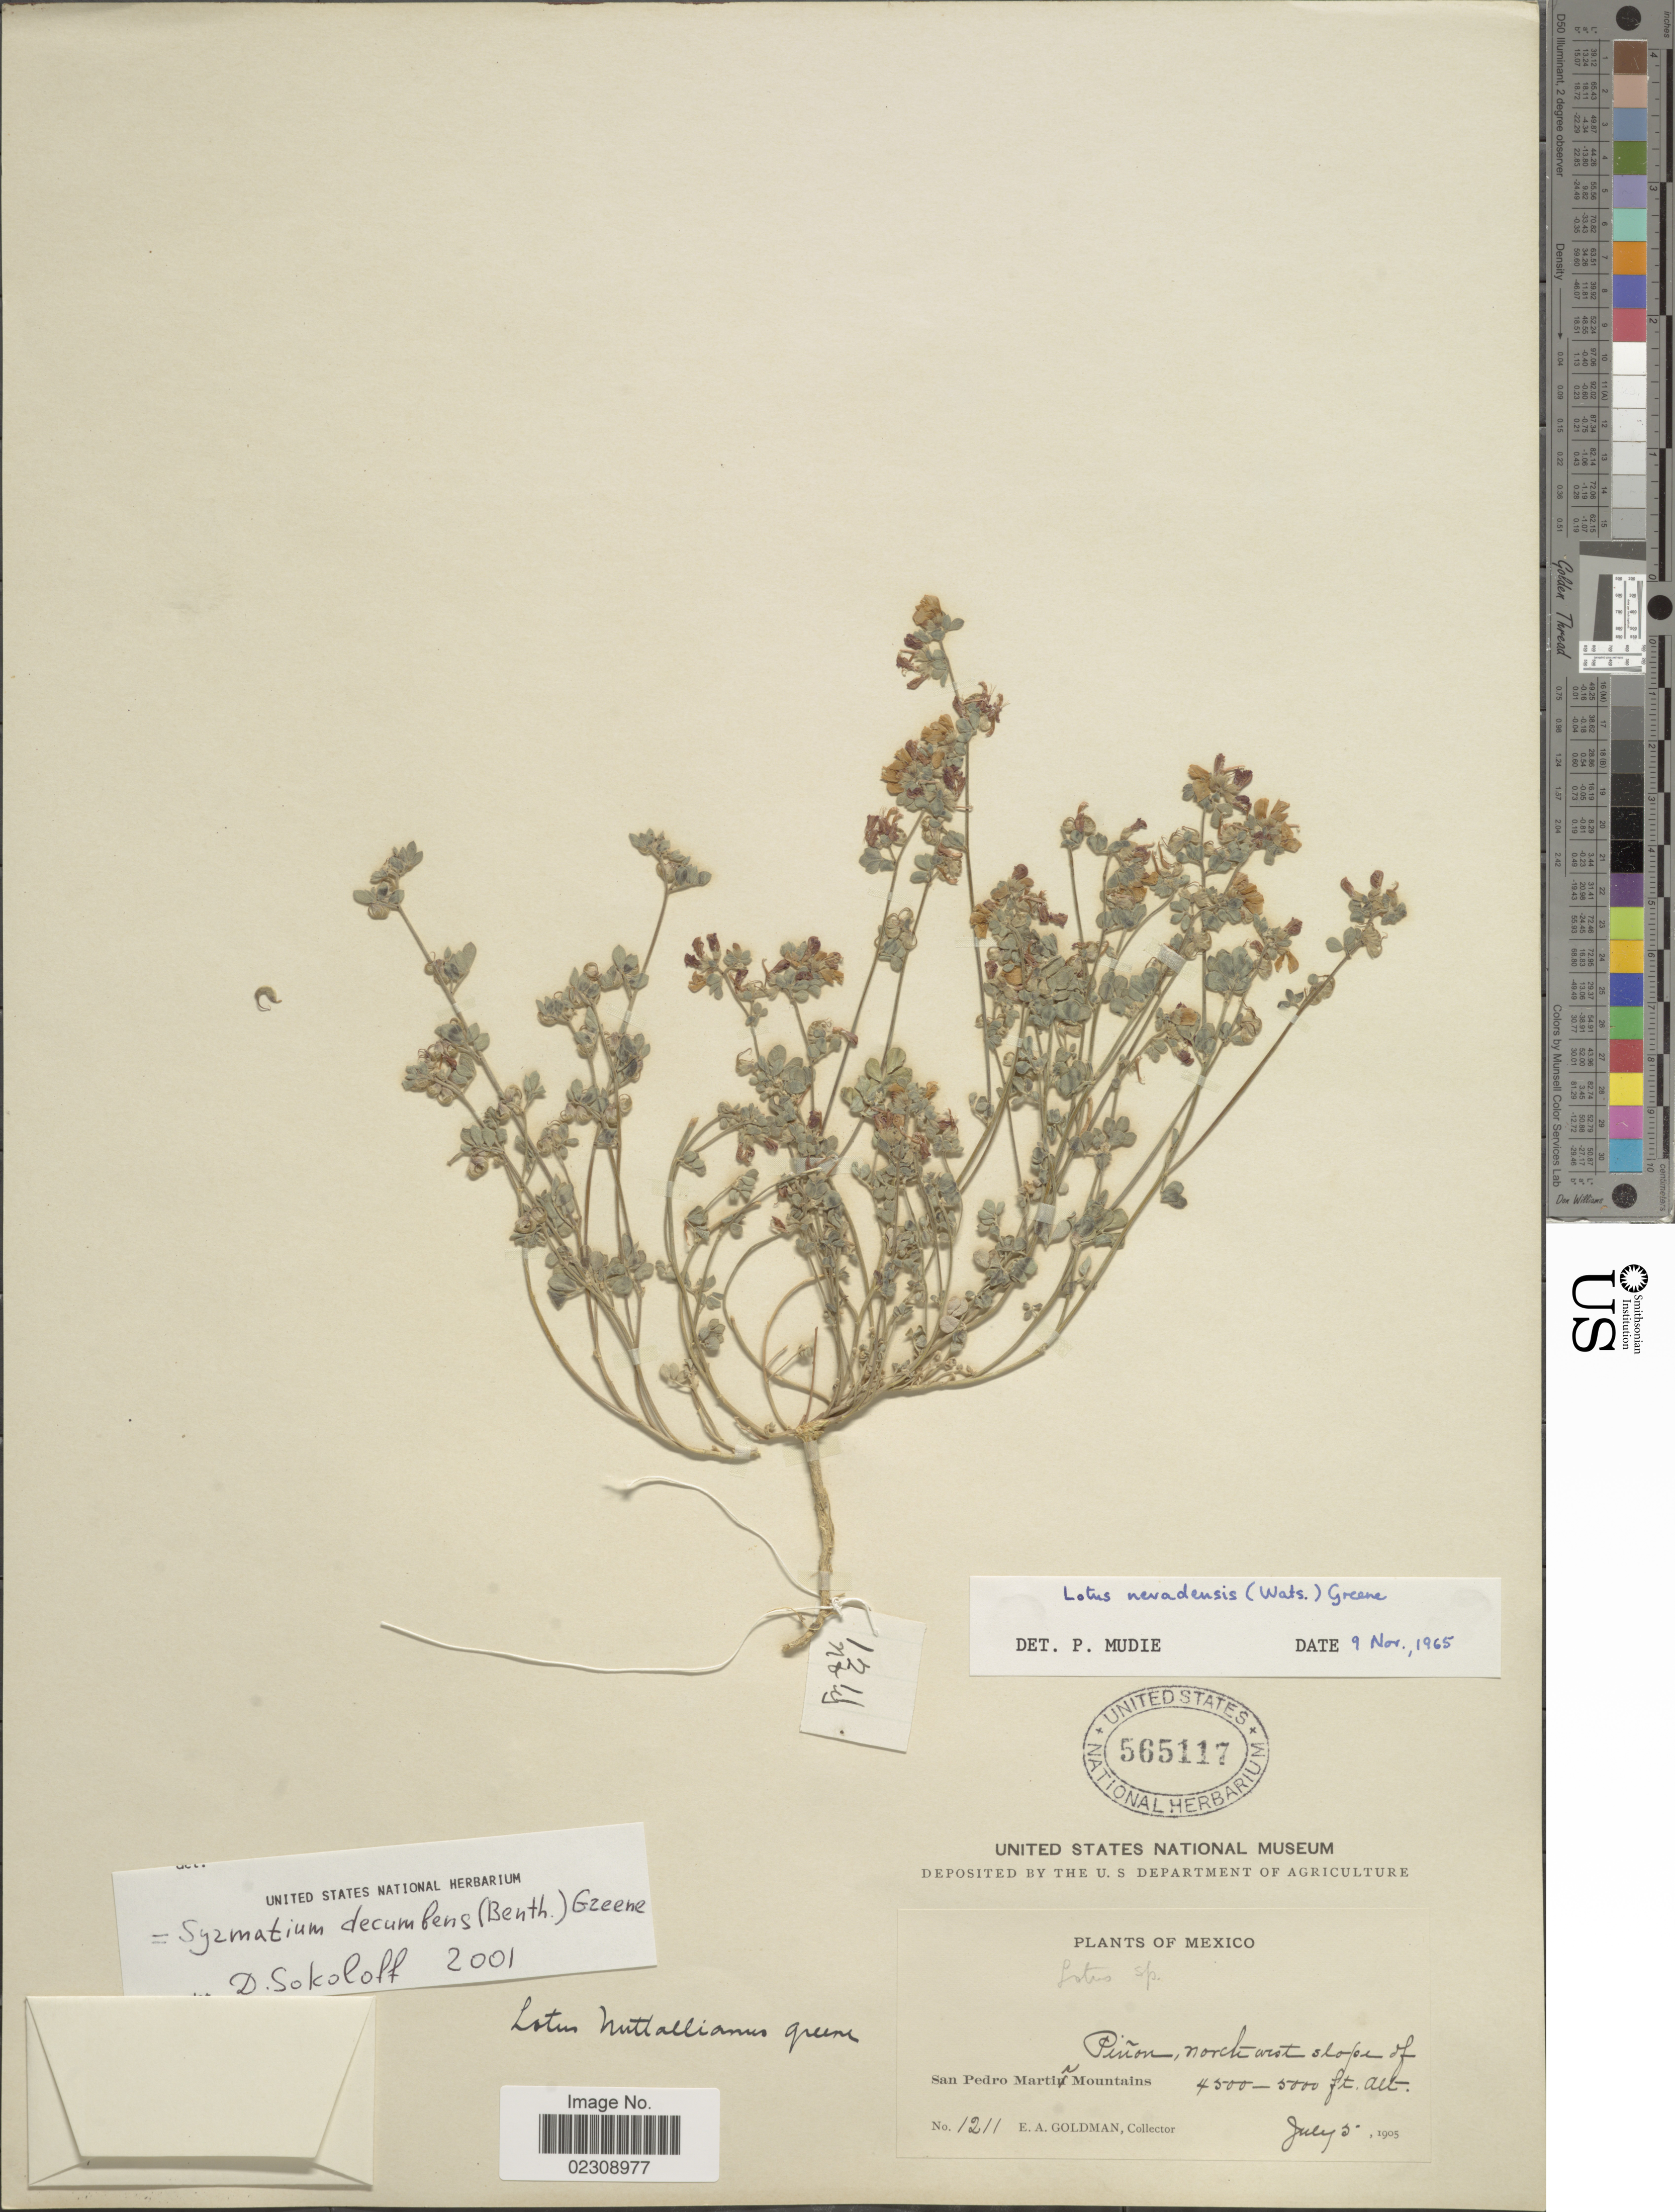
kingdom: Plantae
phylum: Tracheophyta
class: Magnoliopsida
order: Fabales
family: Fabaceae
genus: Syrmatium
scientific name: Syrmatium decumbens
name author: (Benth.) Greene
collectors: E. A. Goldman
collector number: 1211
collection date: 1905-07-05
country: Mexico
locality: Piñon, northwest slope of San Pedro Martir Mountains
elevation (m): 1372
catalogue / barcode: US 565117